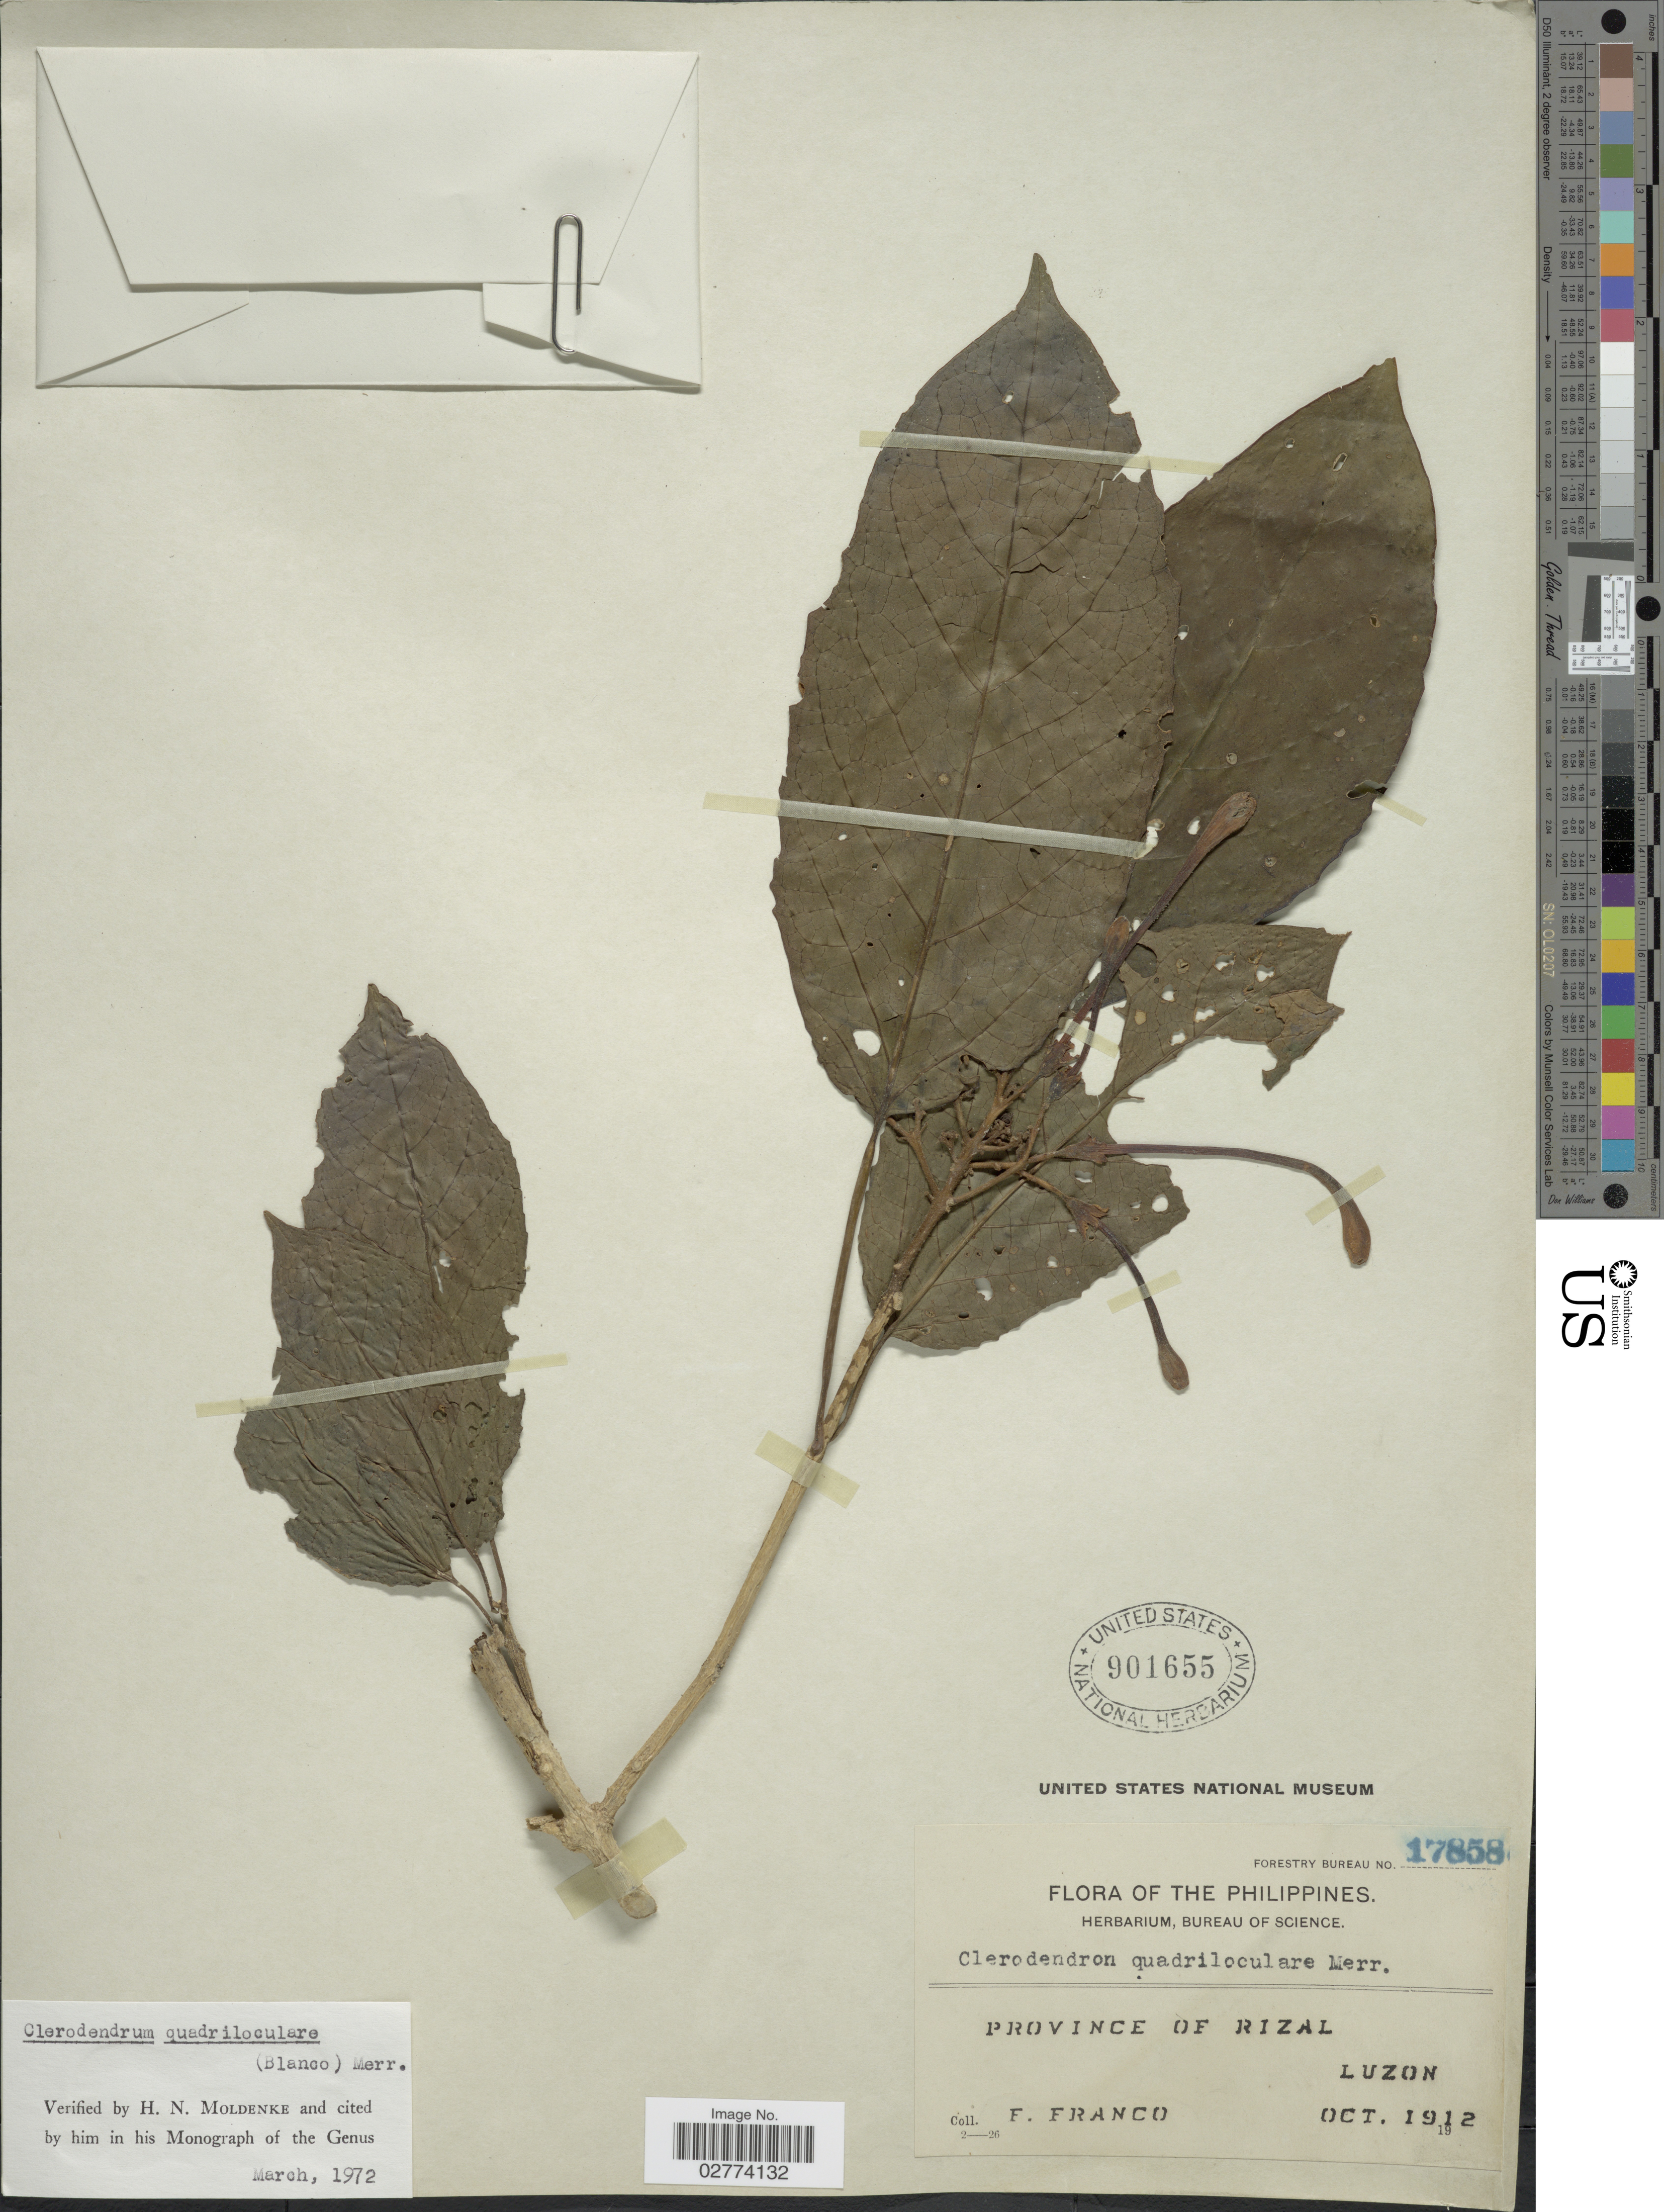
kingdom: Plantae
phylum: Tracheophyta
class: Magnoliopsida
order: Lamiales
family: Lamiaceae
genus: Clerodendrum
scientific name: Clerodendrum quadriloculare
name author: (Blanco) Merr.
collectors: F. Franco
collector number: Forestry Bureau 17858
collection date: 1912-10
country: Philippines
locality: Province of Rizal, Luzon.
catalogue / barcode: US 901655